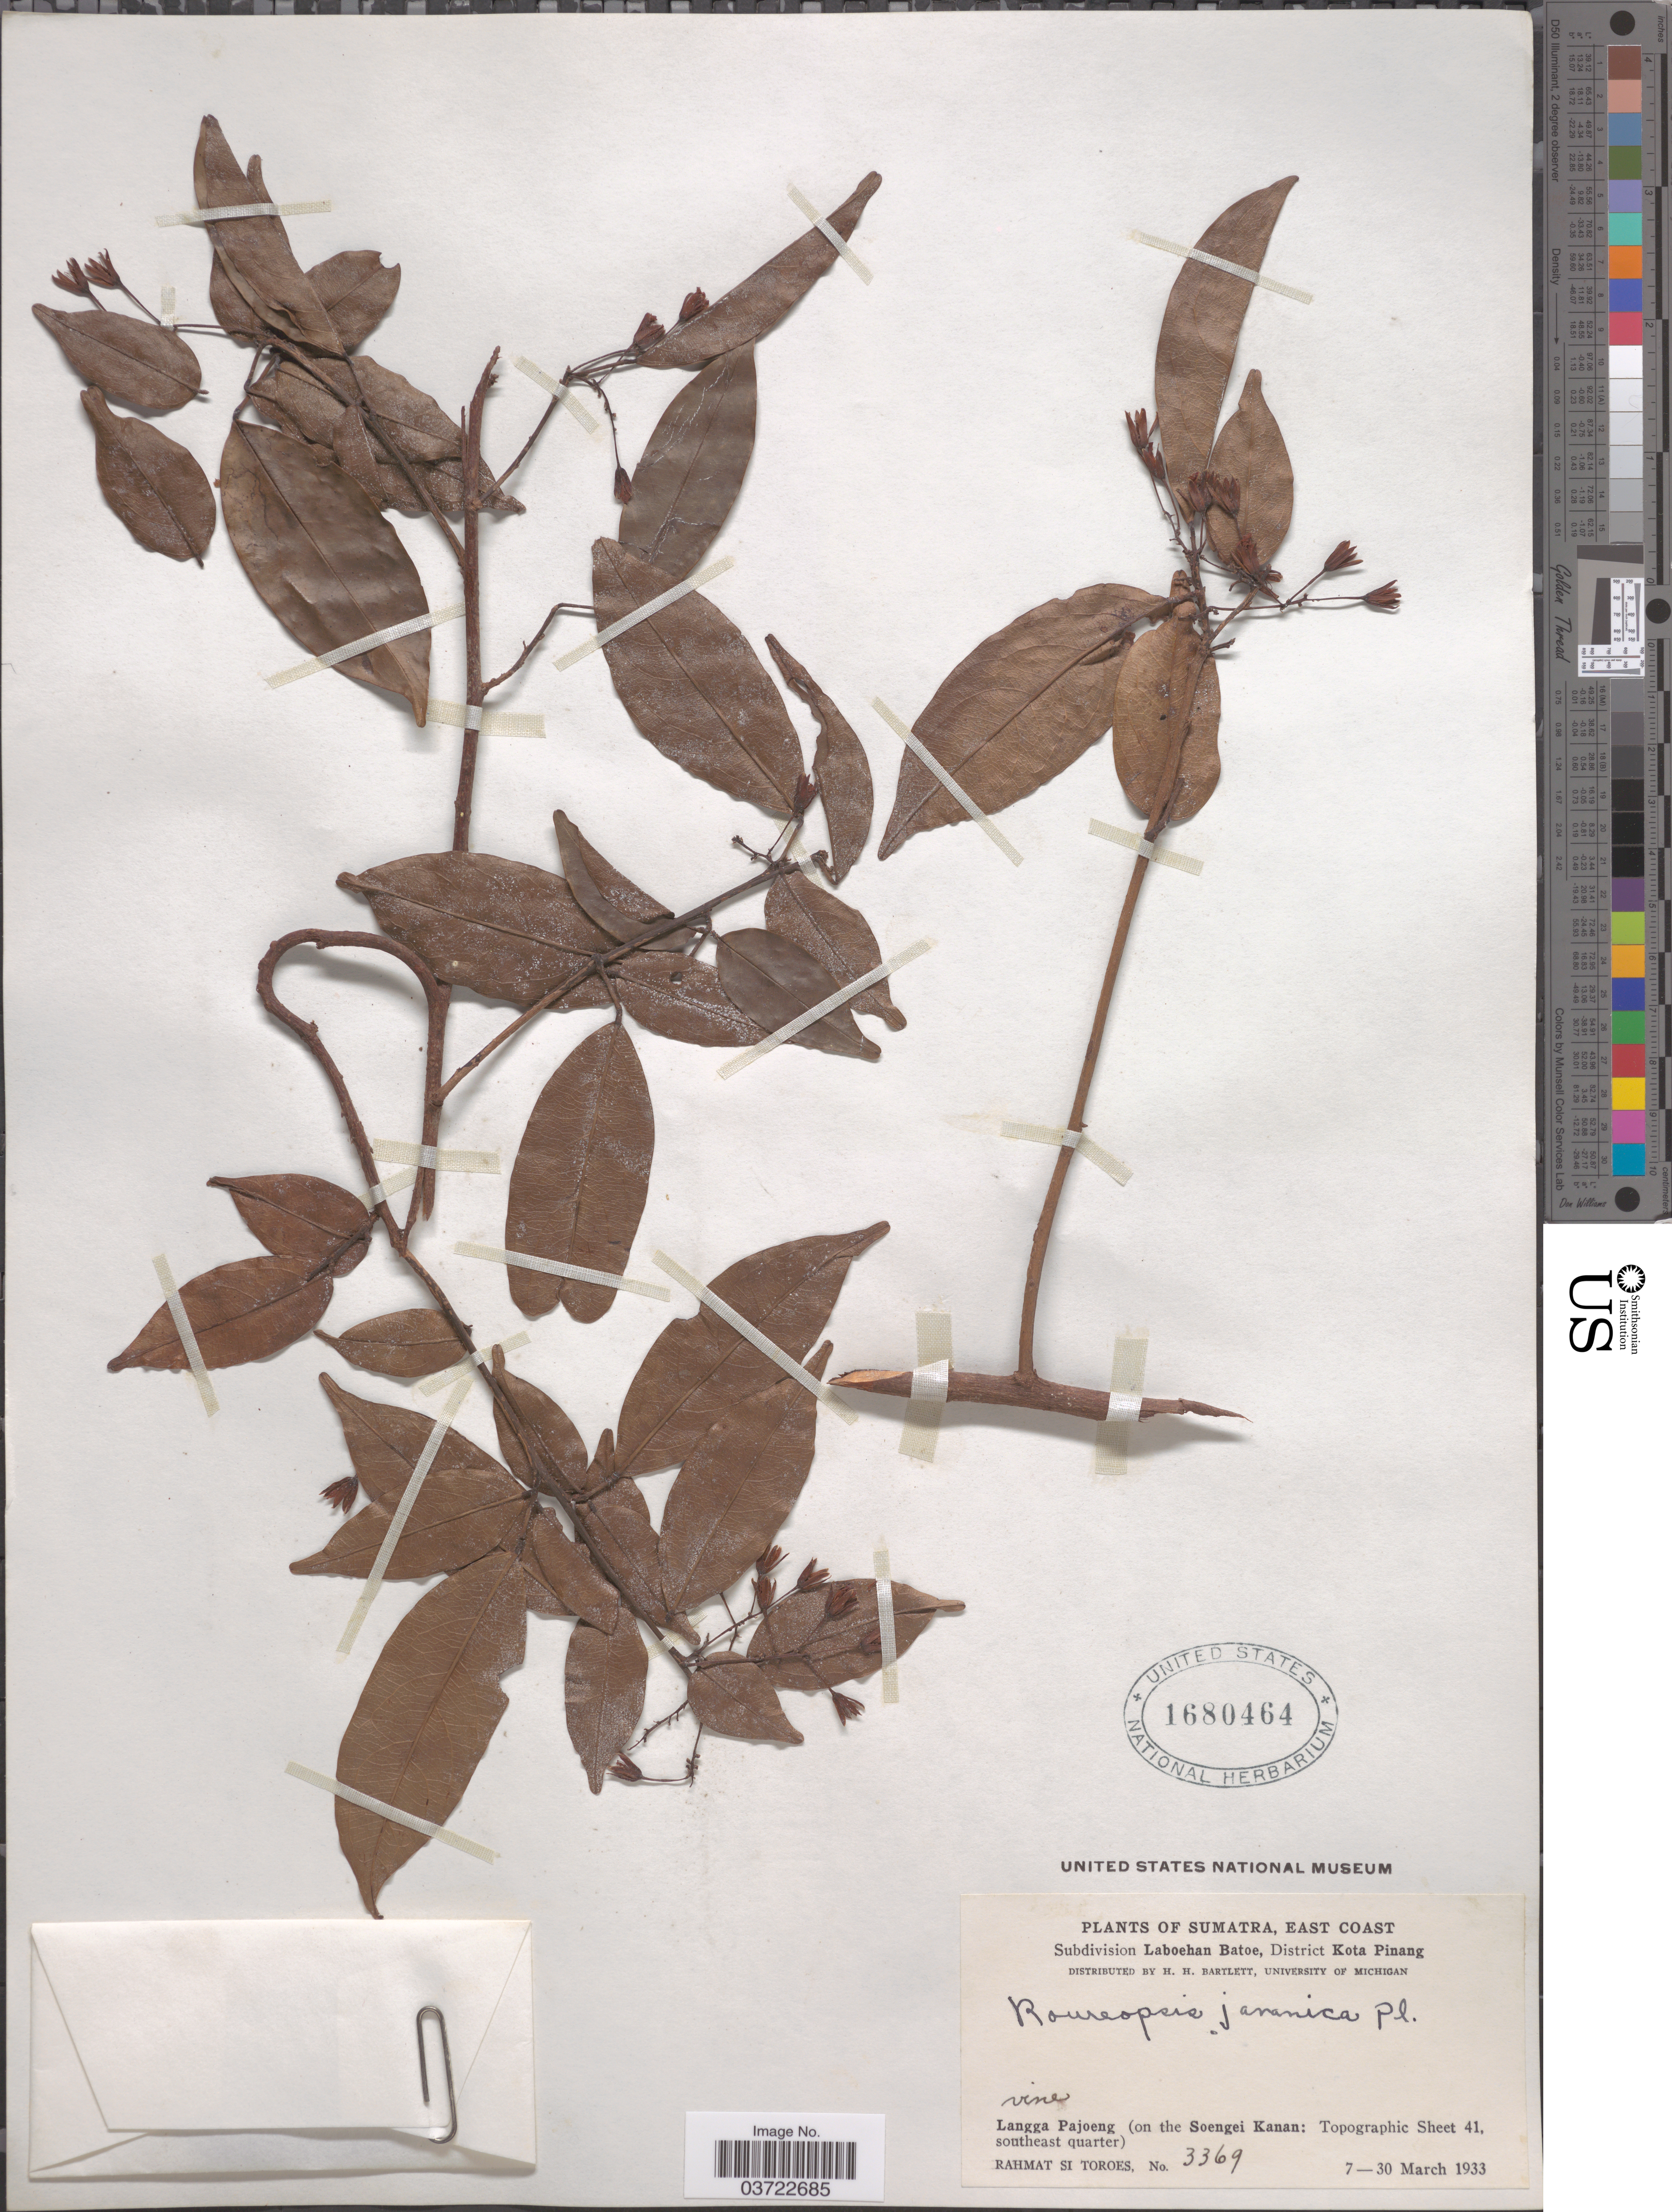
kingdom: Plantae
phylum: Tracheophyta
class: Magnoliopsida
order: Oxalidales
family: Connaraceae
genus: Rourea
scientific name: Rourea emarginata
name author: (Jack) Jongkind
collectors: Rahmat Si Boeea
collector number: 3369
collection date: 1933-03-07/1933-03-30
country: Indonesia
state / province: Sumatra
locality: East Coast. Subdivision Laboehan Batoe, District Kota Pinang. Langga Pajoeng (on the Soengei Kanan: Topographic Sheet 41, southeast quarter).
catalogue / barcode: US 1680464